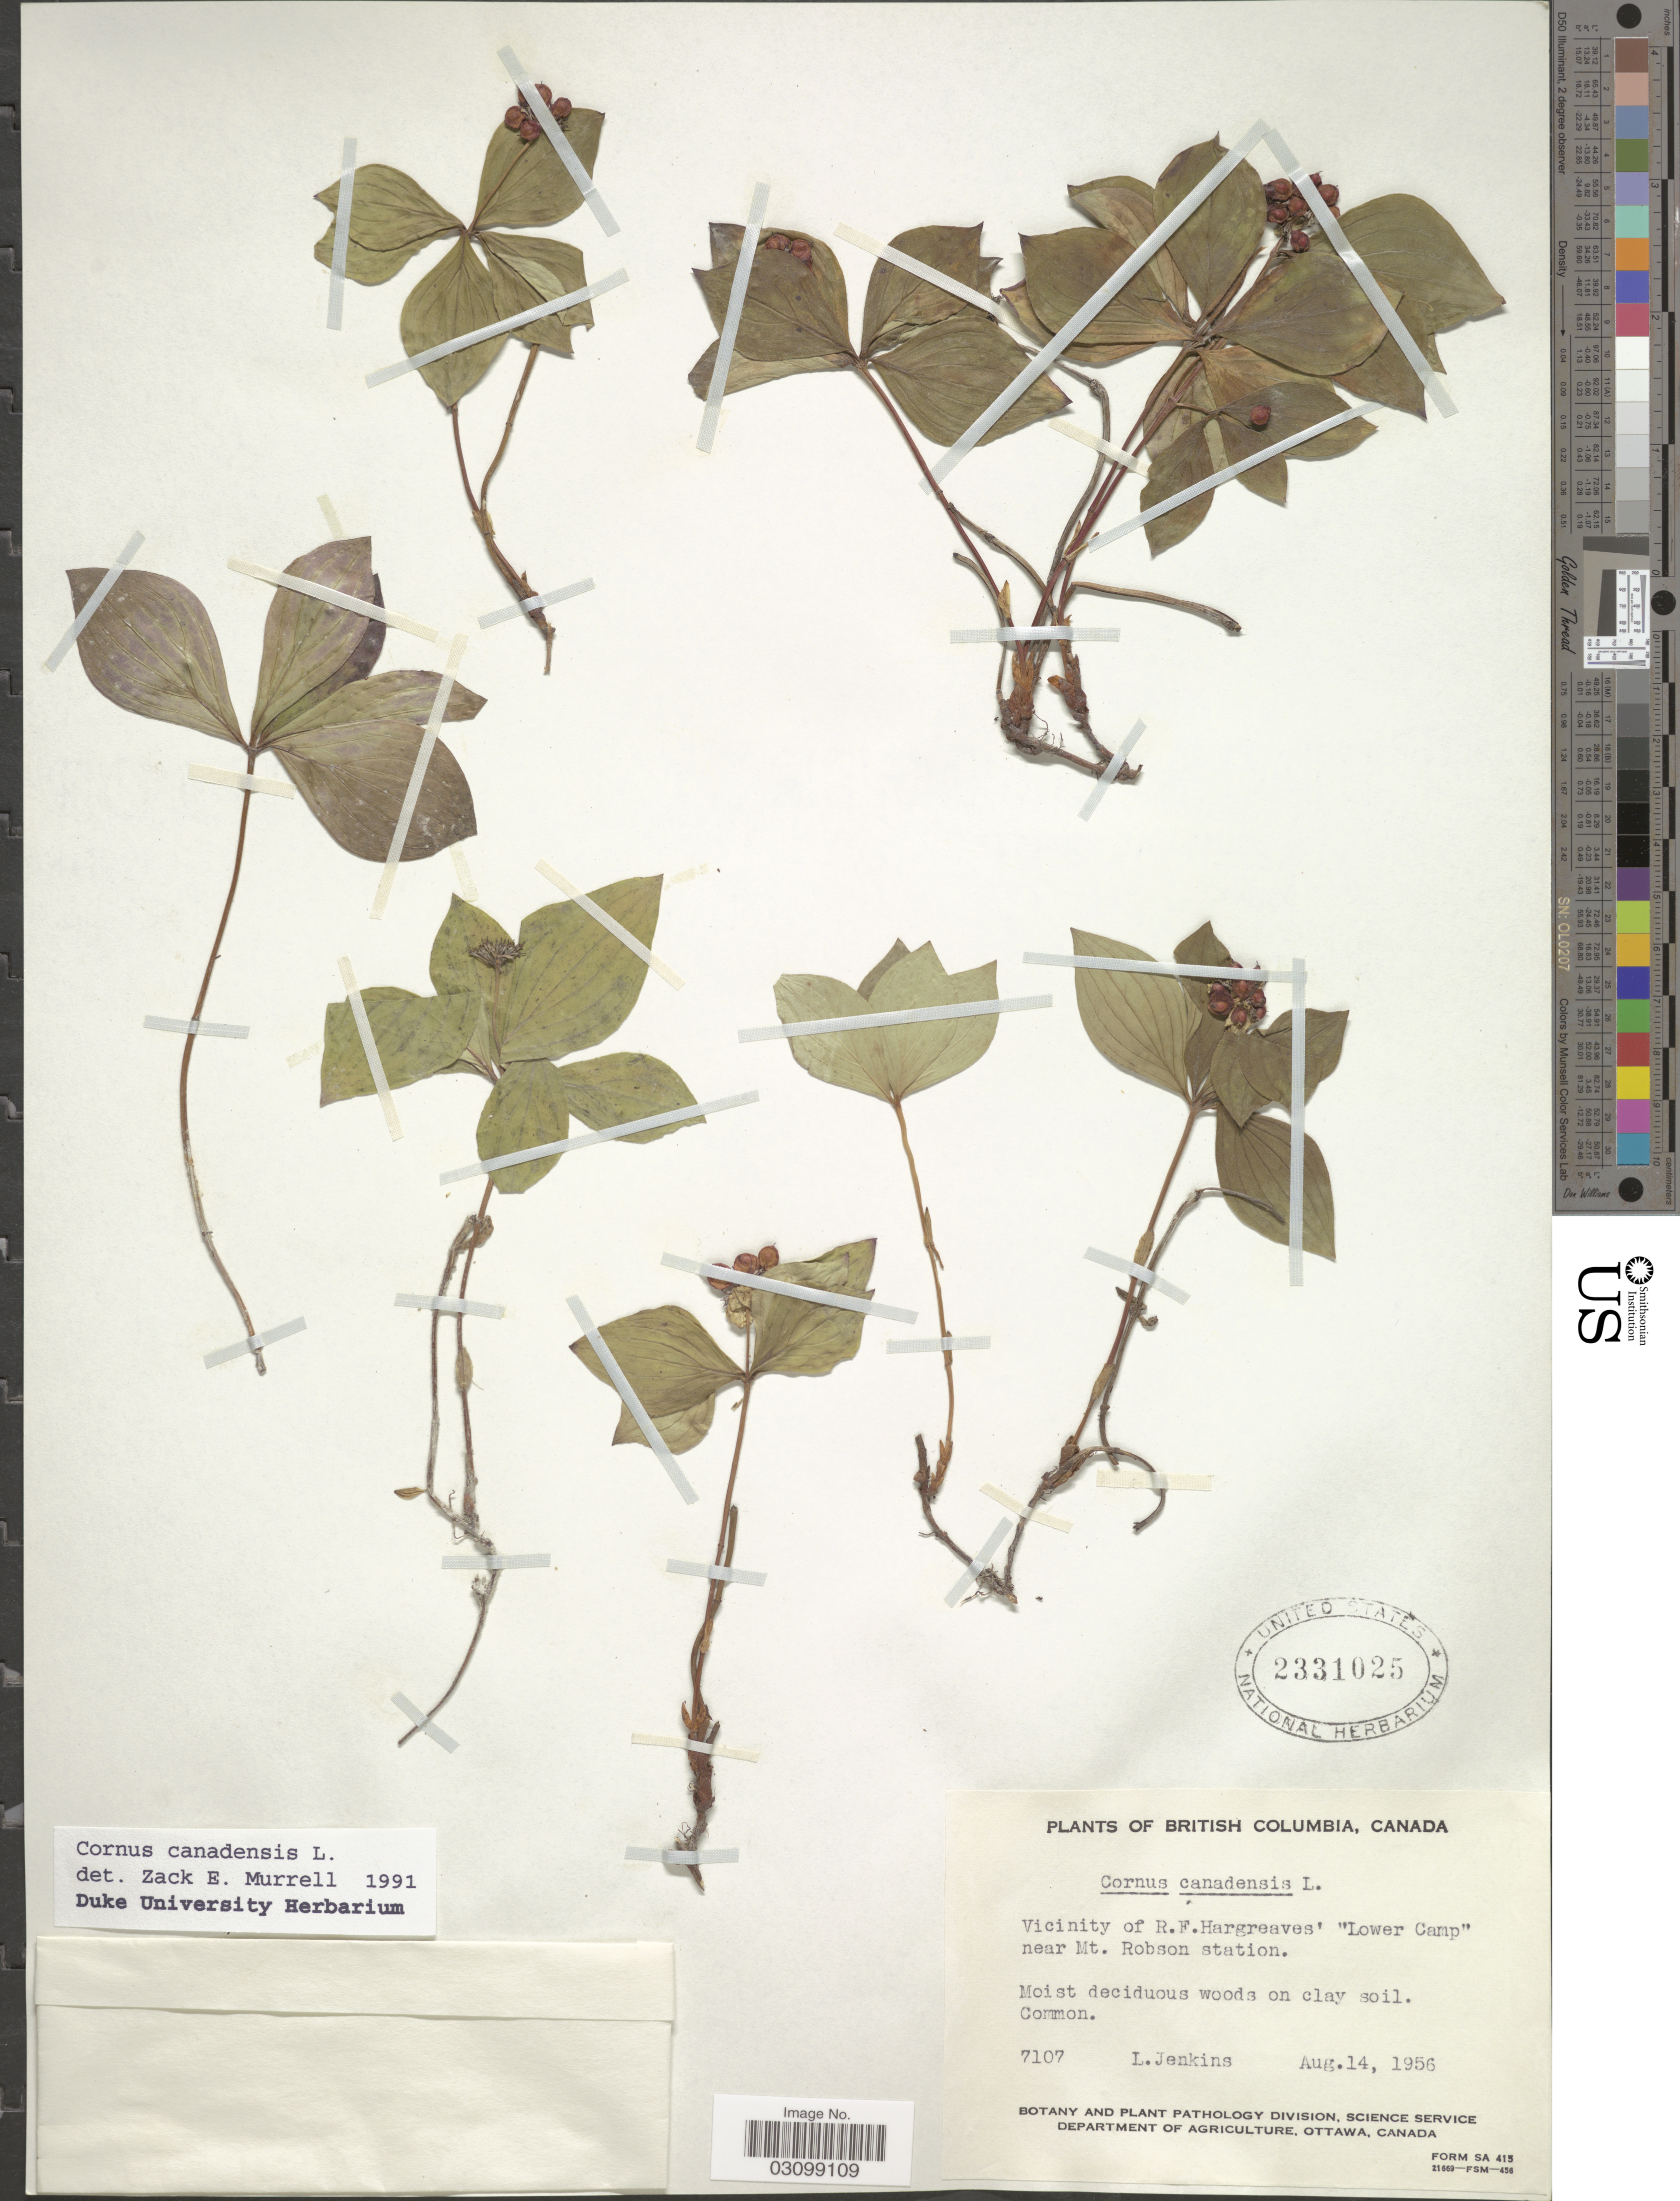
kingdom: Plantae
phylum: Tracheophyta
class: Magnoliopsida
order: Cornales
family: Cornaceae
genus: Cornus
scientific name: Cornus canadensis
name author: L.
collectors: L. Jenkins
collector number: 7107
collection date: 1956-08-14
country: Canada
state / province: British Columbia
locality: Vicinity of R.F. Hargreaves' "Lower Camp" near Mt. Robson station.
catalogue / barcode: US 2331025